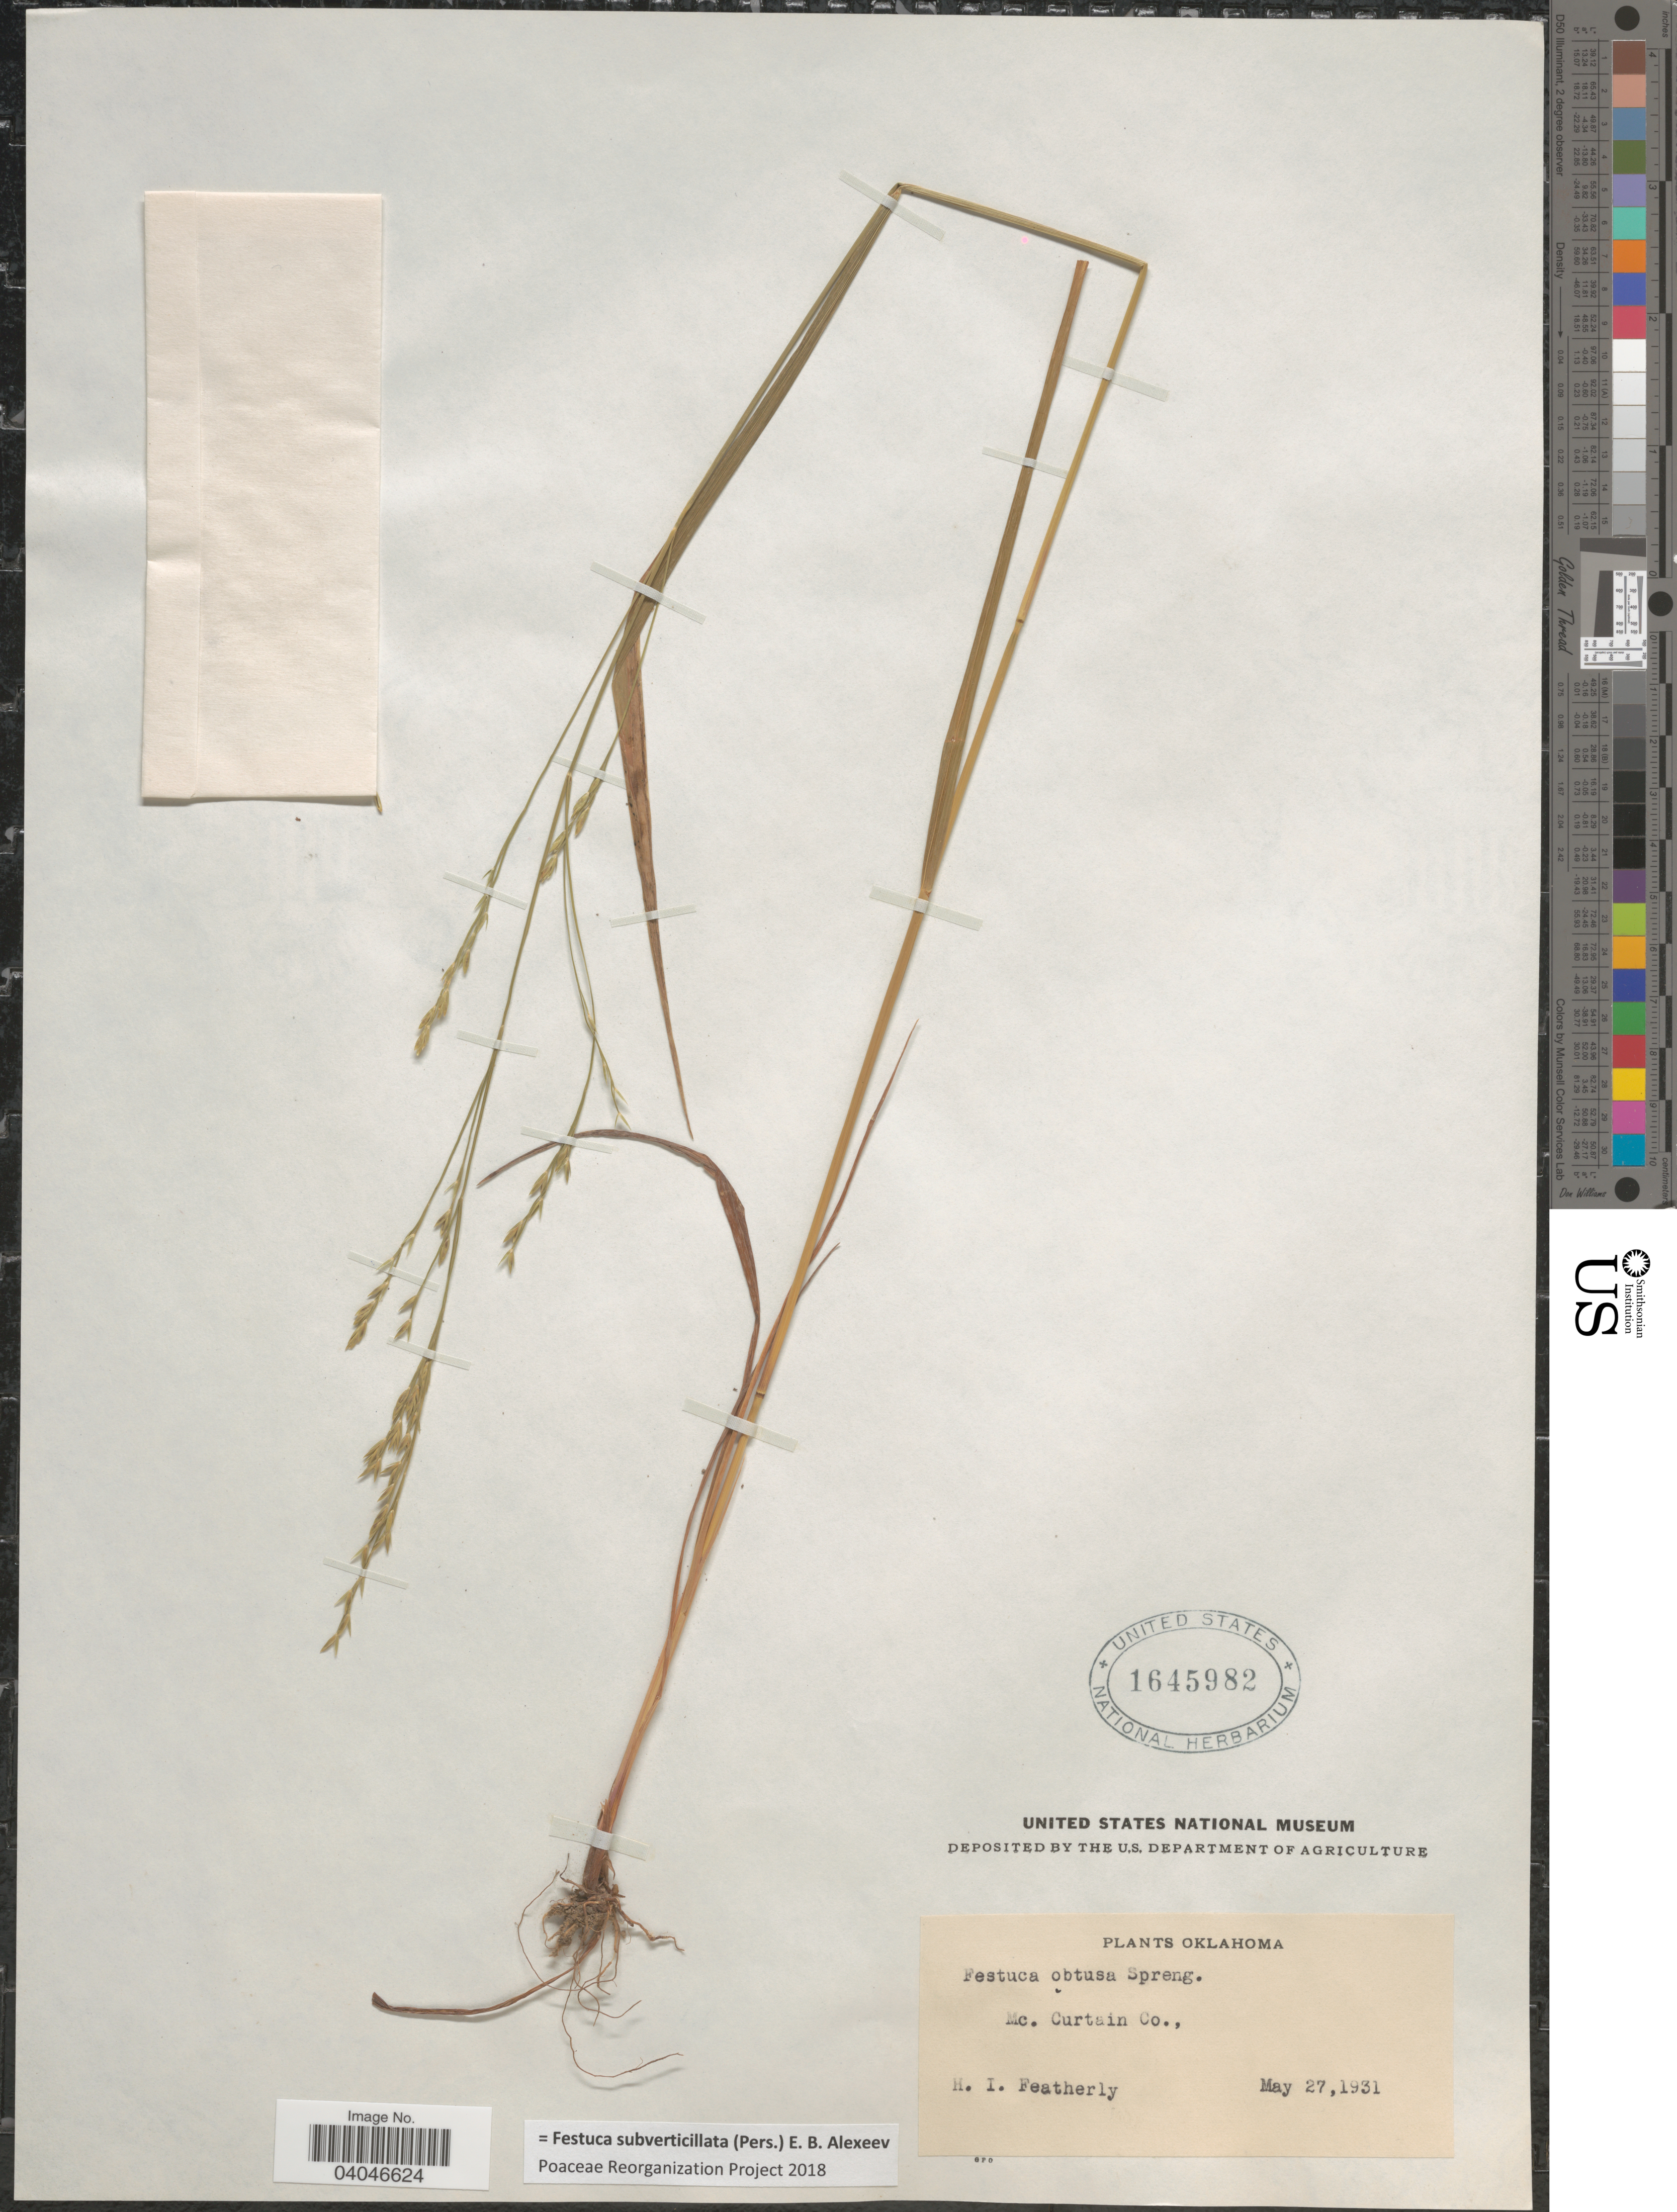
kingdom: Plantae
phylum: Tracheophyta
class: Liliopsida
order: Poales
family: Poaceae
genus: Festuca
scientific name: Festuca subverticillata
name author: (Pers.) E.B. Alexeev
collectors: H. Featherly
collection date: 1931-05-27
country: United States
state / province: Oklahoma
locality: Mc. Curtain Co.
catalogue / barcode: US 1645982